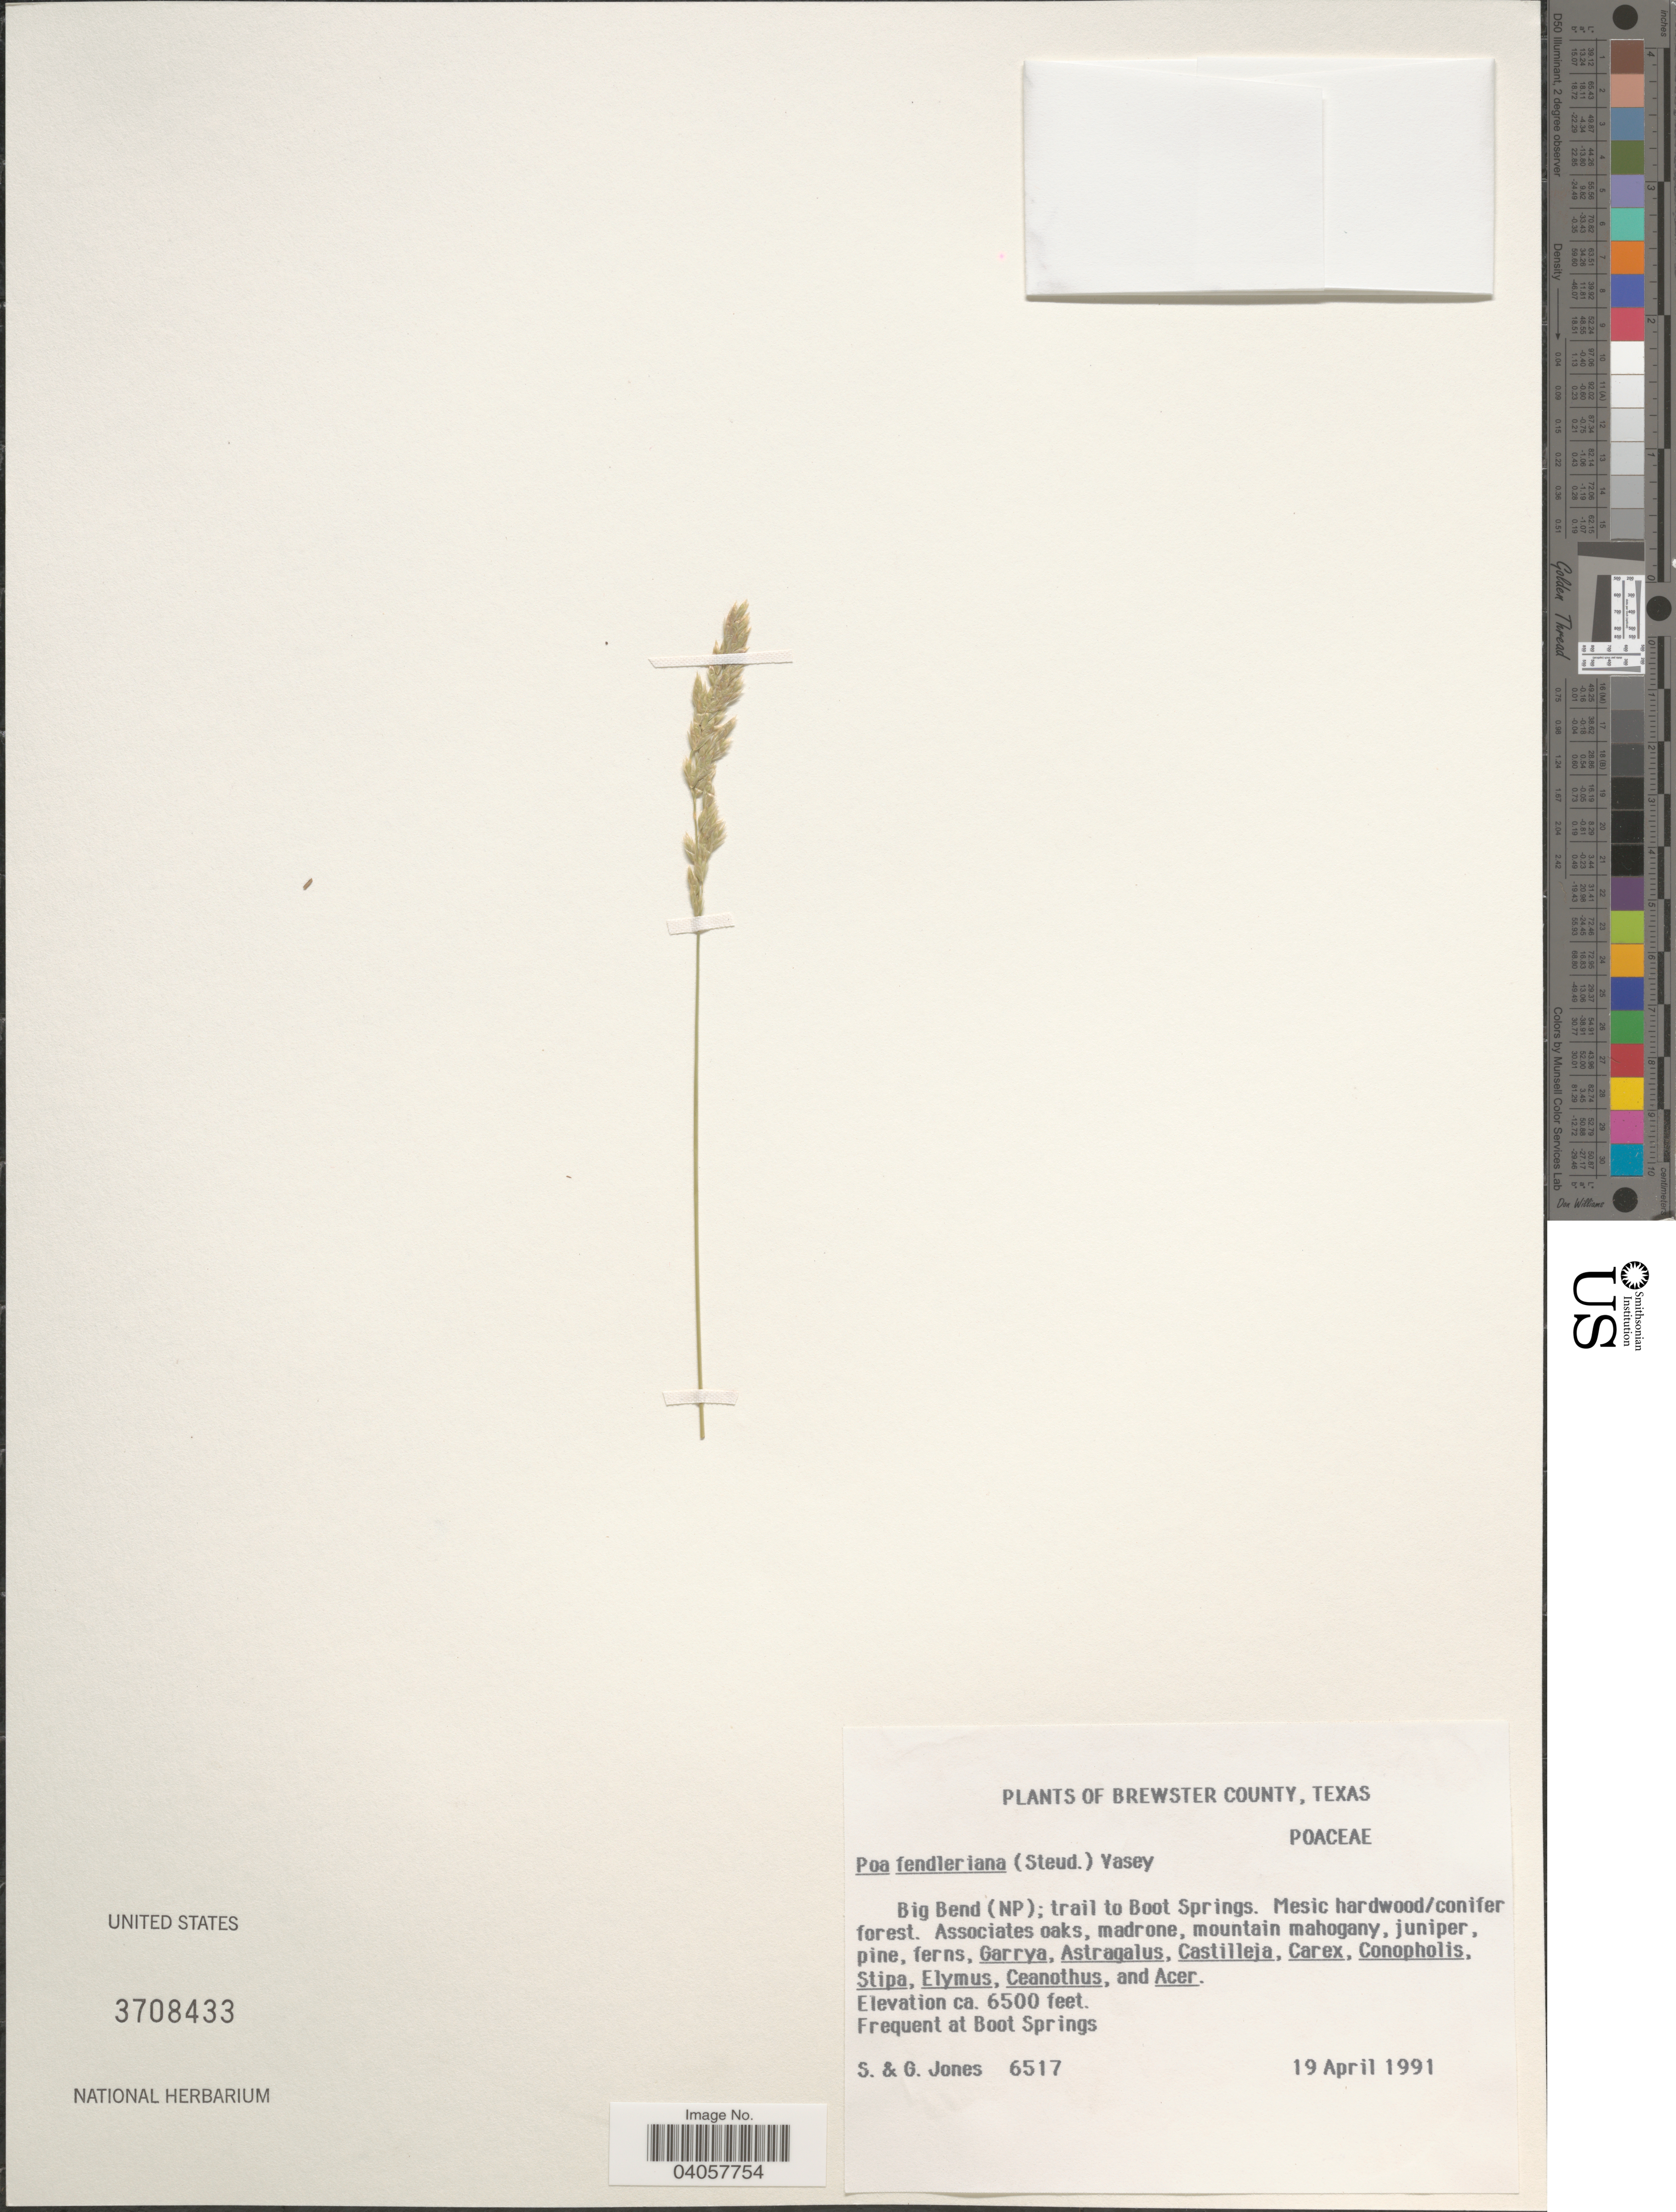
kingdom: Plantae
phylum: Tracheophyta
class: Liliopsida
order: Poales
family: Poaceae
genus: Poa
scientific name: Poa fendleriana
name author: (Steud.) Vasey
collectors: S. Jones & G. Jones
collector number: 6517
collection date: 1991-04-19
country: United States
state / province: Texas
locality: Brewster County. Big Bend (NP); trail to Boot Springs.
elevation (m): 1981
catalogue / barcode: US 3708433